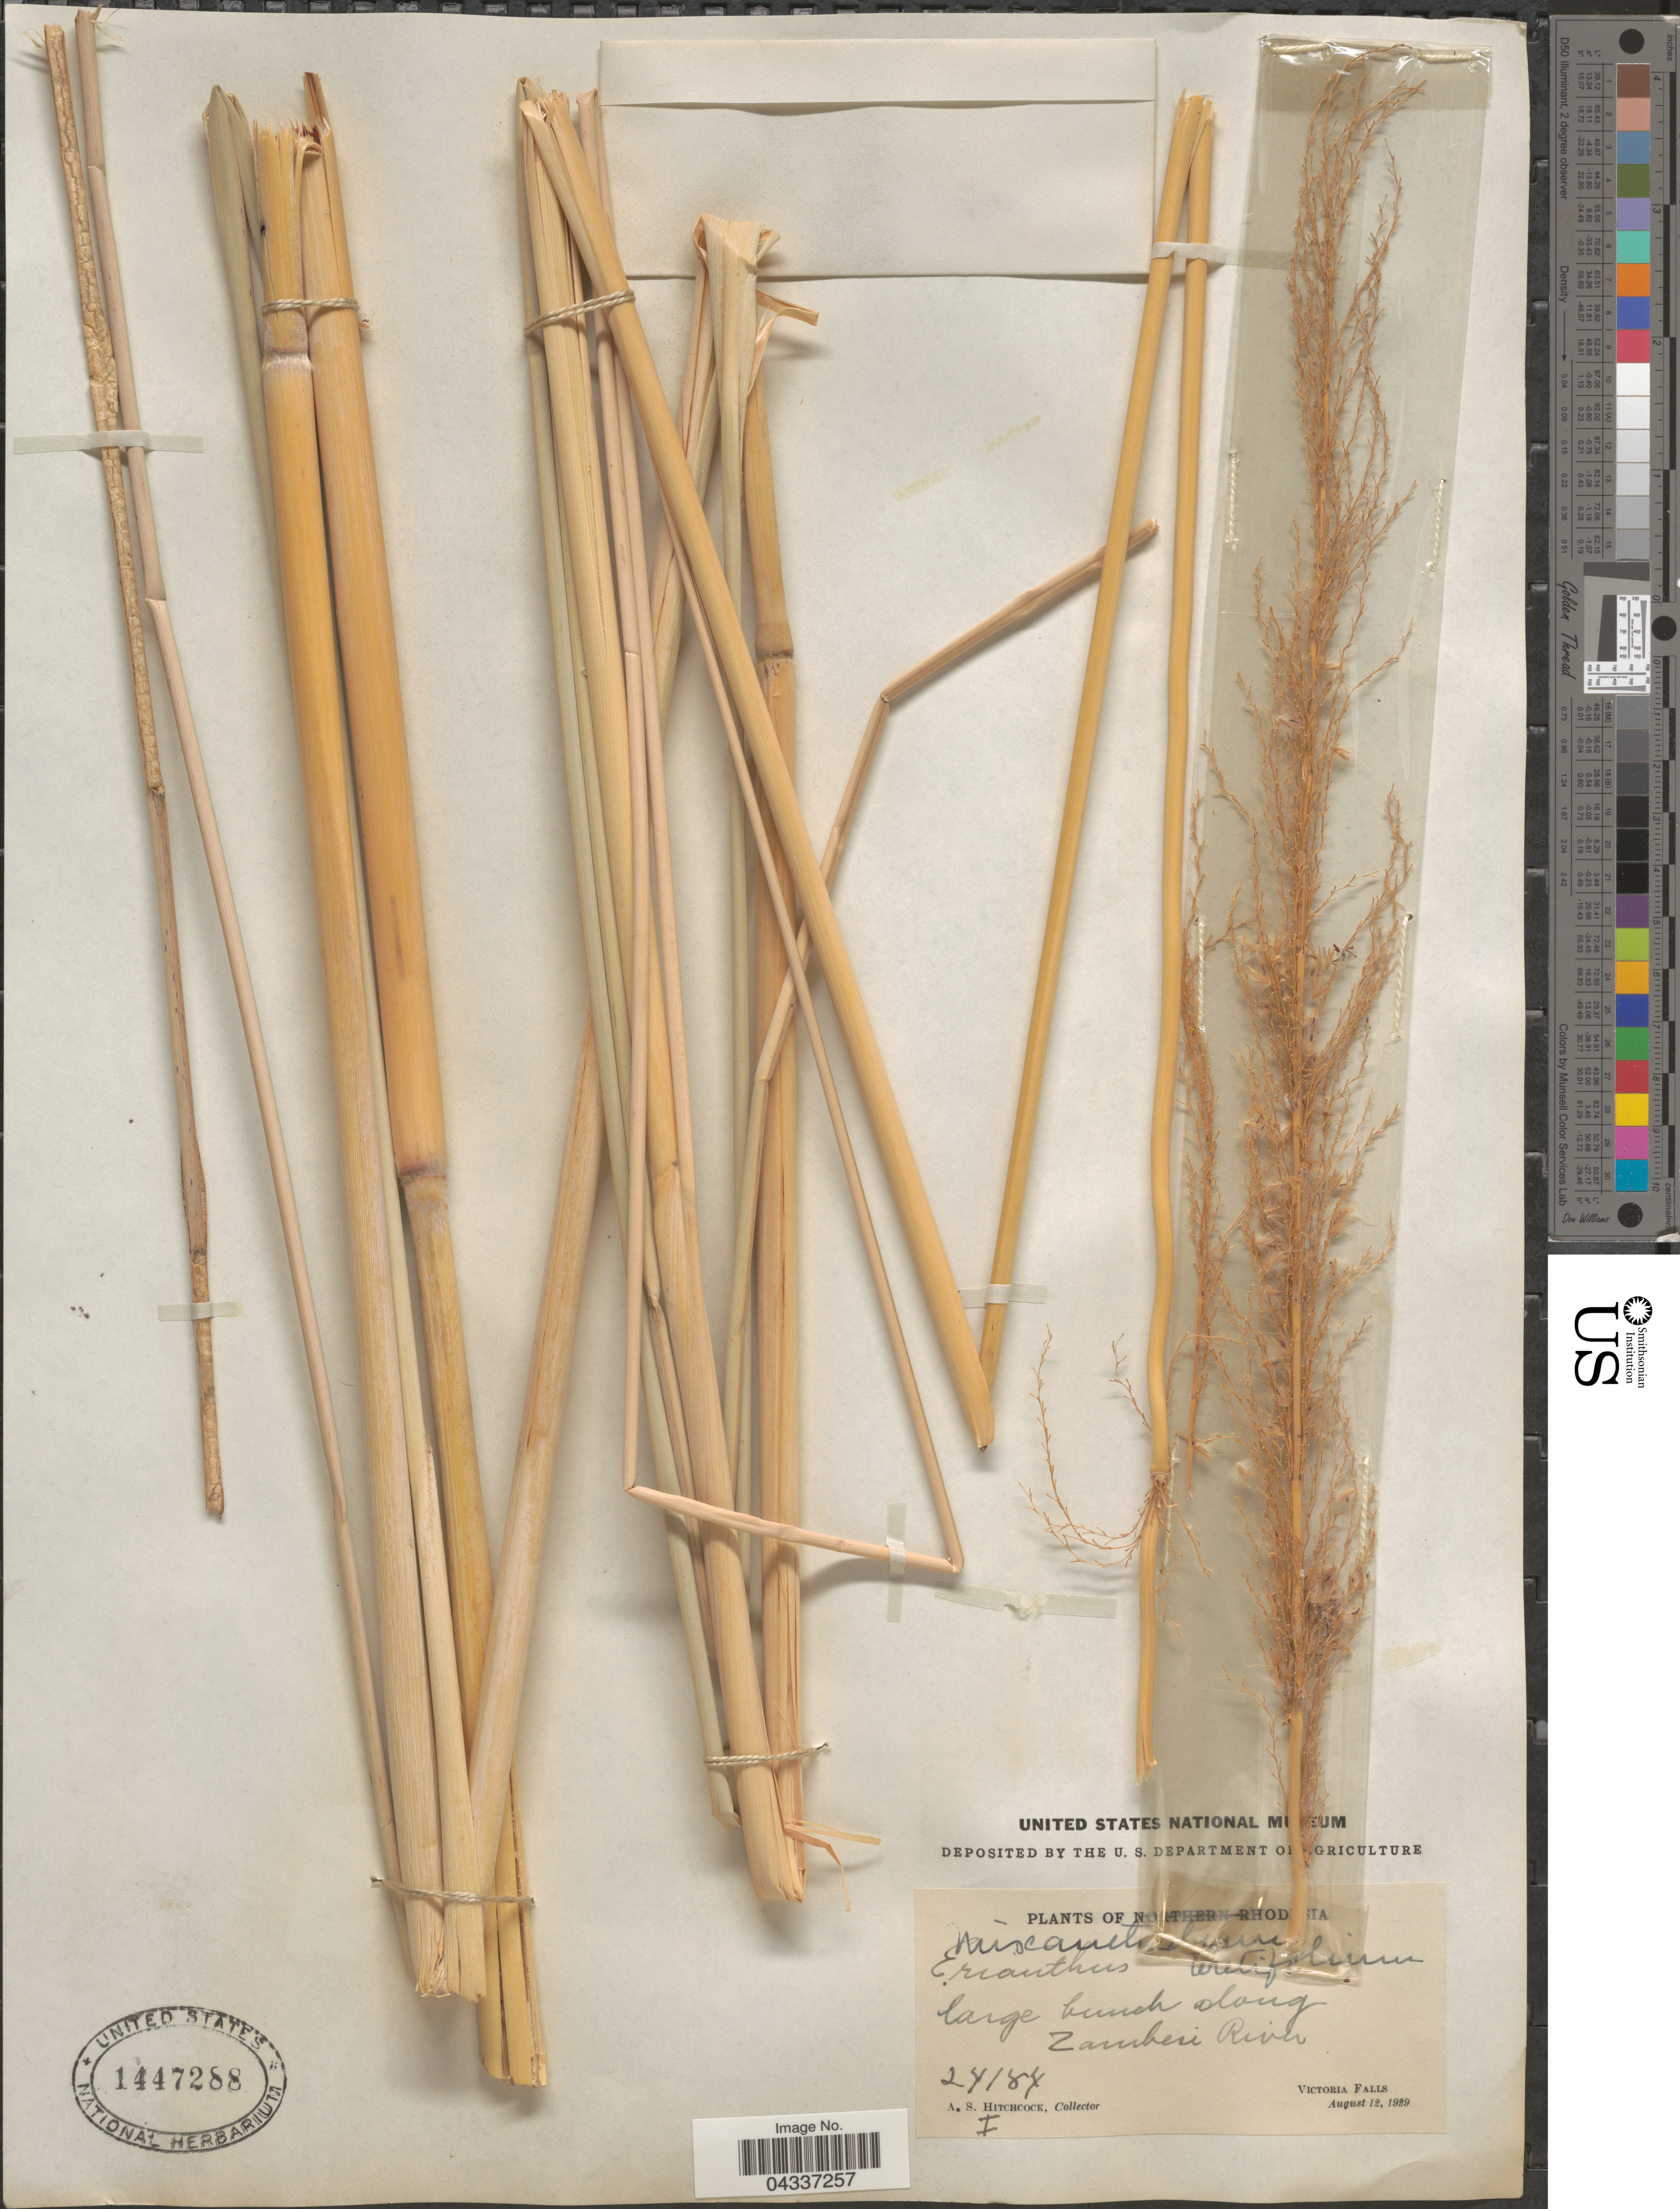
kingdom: Plantae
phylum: Tracheophyta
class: Liliopsida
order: Poales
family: Poaceae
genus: Miscanthidium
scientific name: Miscanthidium teretifolium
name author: (Stapf) Stapf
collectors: A. S. Hitchcock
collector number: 24184I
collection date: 1929-08-12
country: Zimbabwe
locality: Rhod [illegible text]sia. Zambesi river. Victoria Falls.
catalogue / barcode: US 1447288